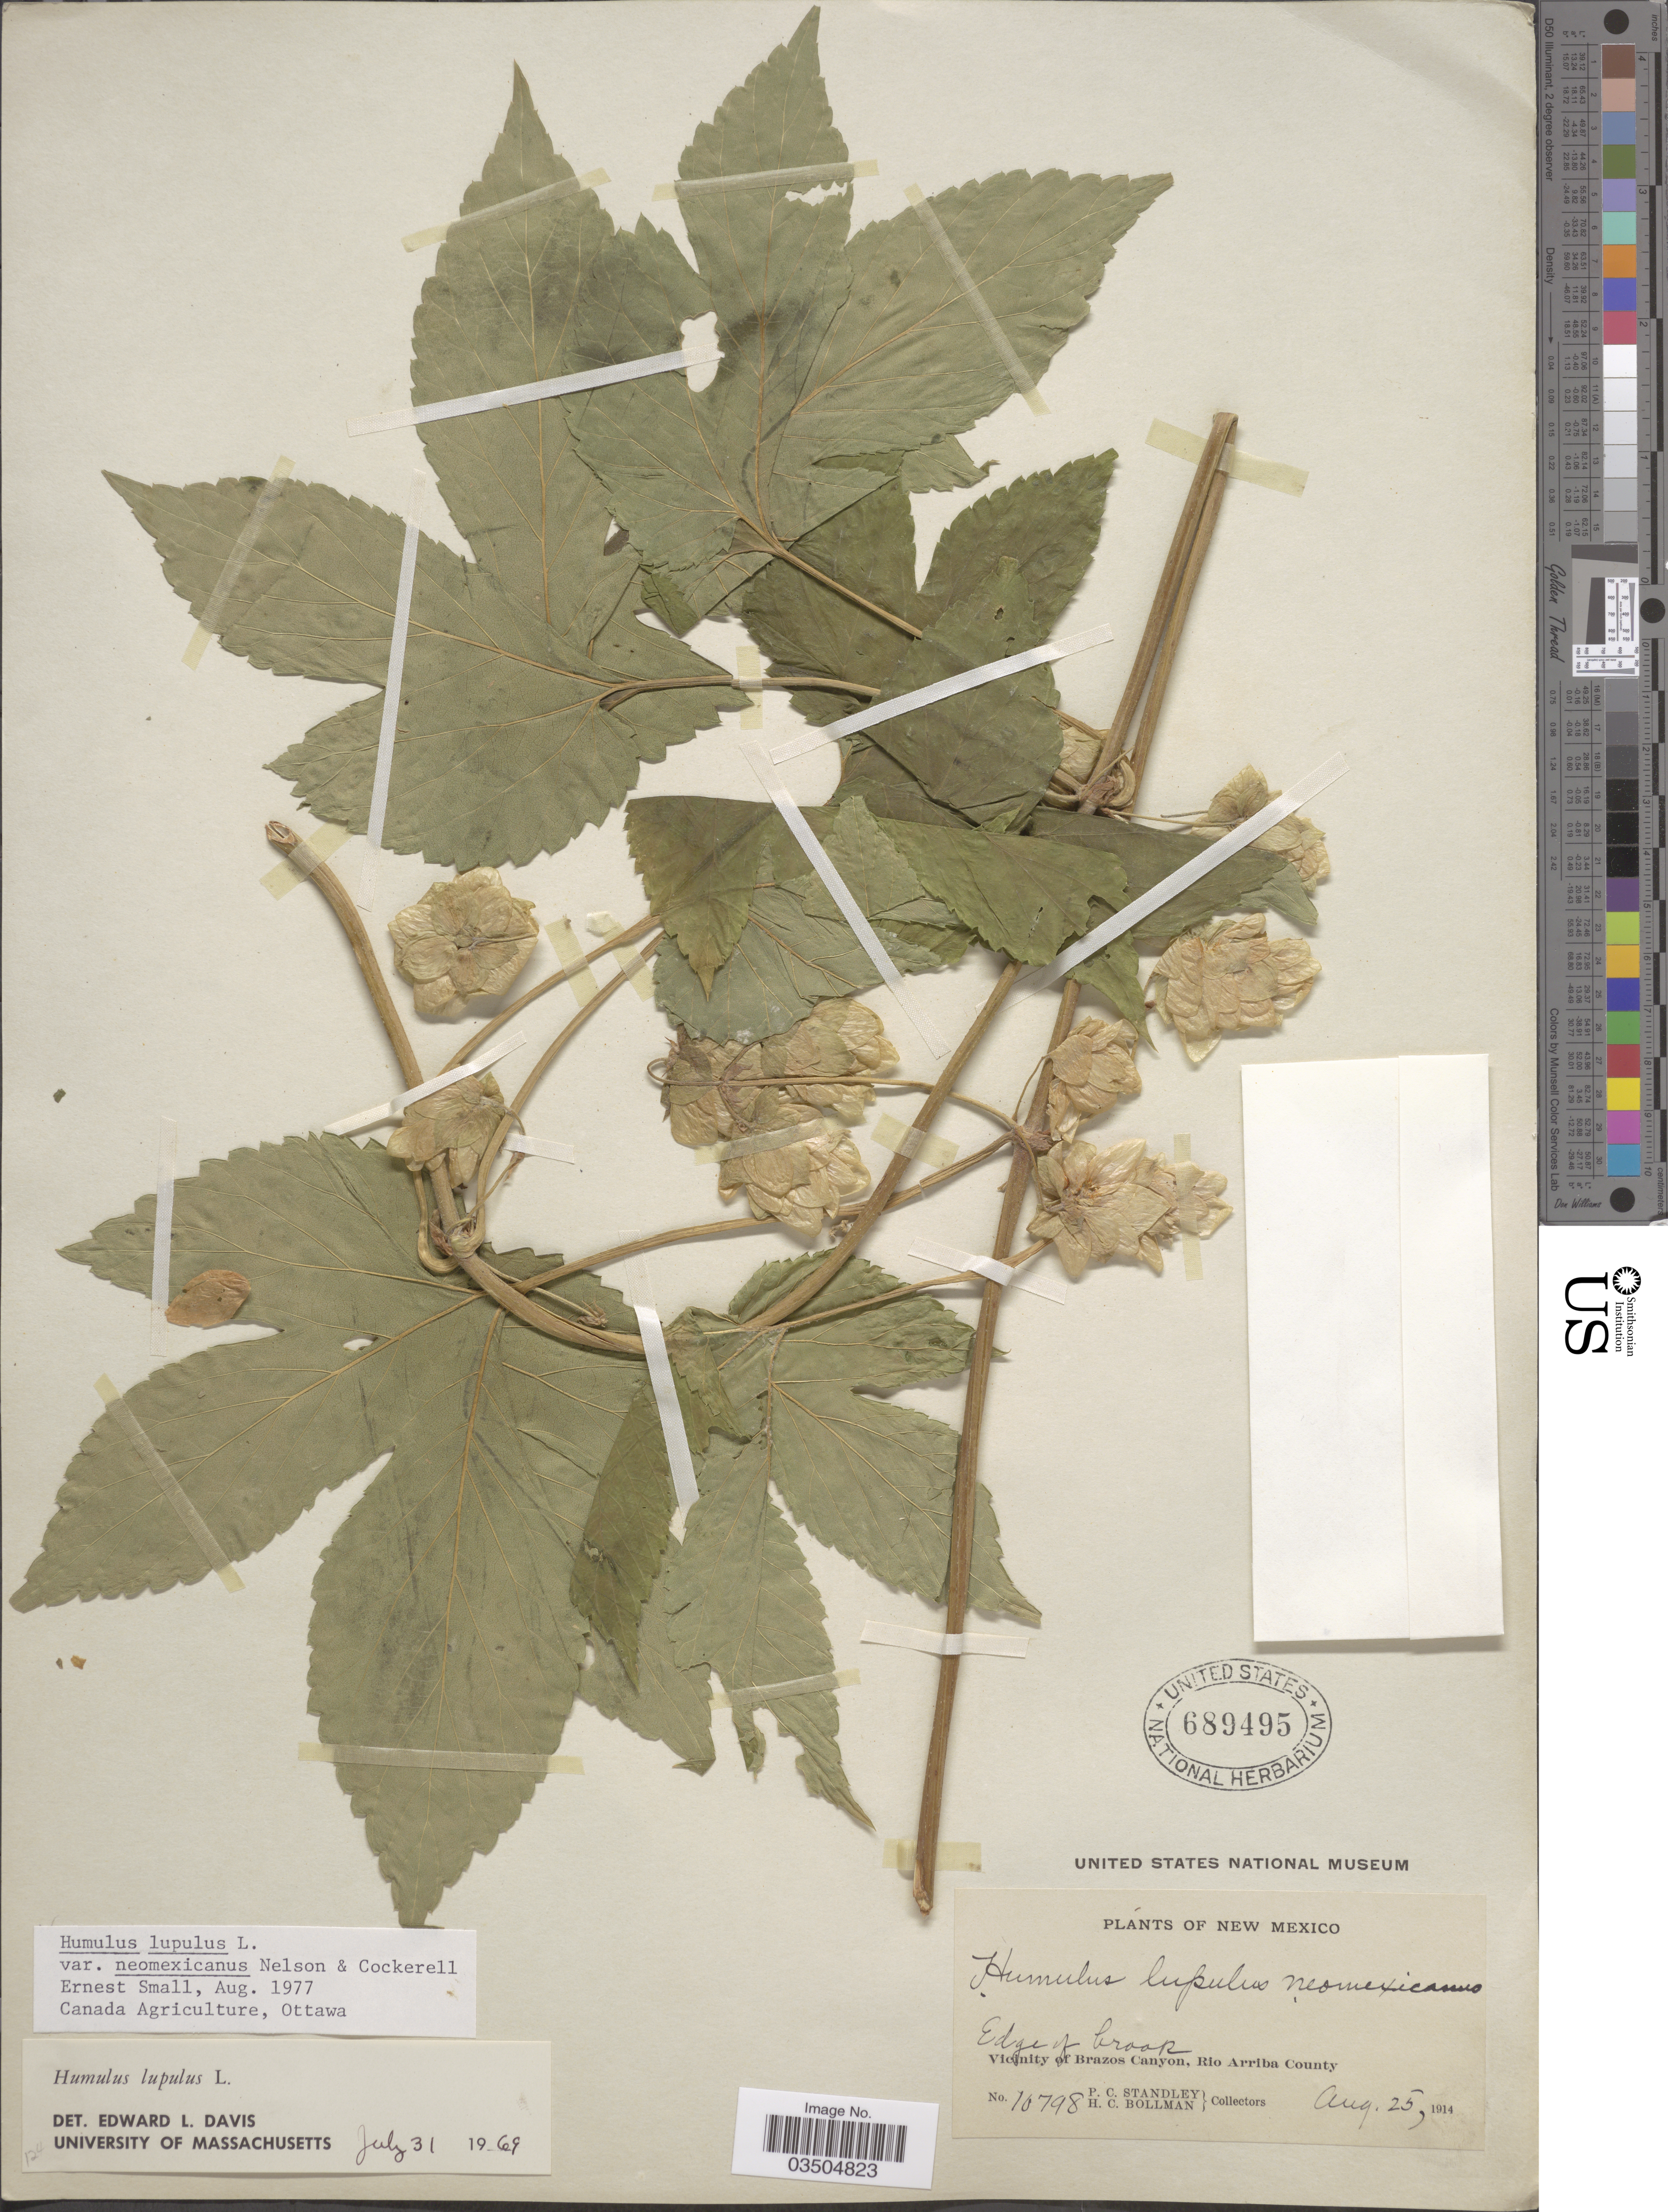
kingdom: Plantae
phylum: Tracheophyta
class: Magnoliopsida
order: Rosales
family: Cannabaceae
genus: Humulus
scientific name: Humulus neomexicanus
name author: (A. Nelson & Cockerell) Rydb.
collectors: P. C. Standley & H. C. Bollman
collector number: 10798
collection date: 1914-08-25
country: United States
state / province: New Mexico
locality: Edge of brook. Vicinity of Brazos Canyon, Rio Arriba County.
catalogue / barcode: US 689495